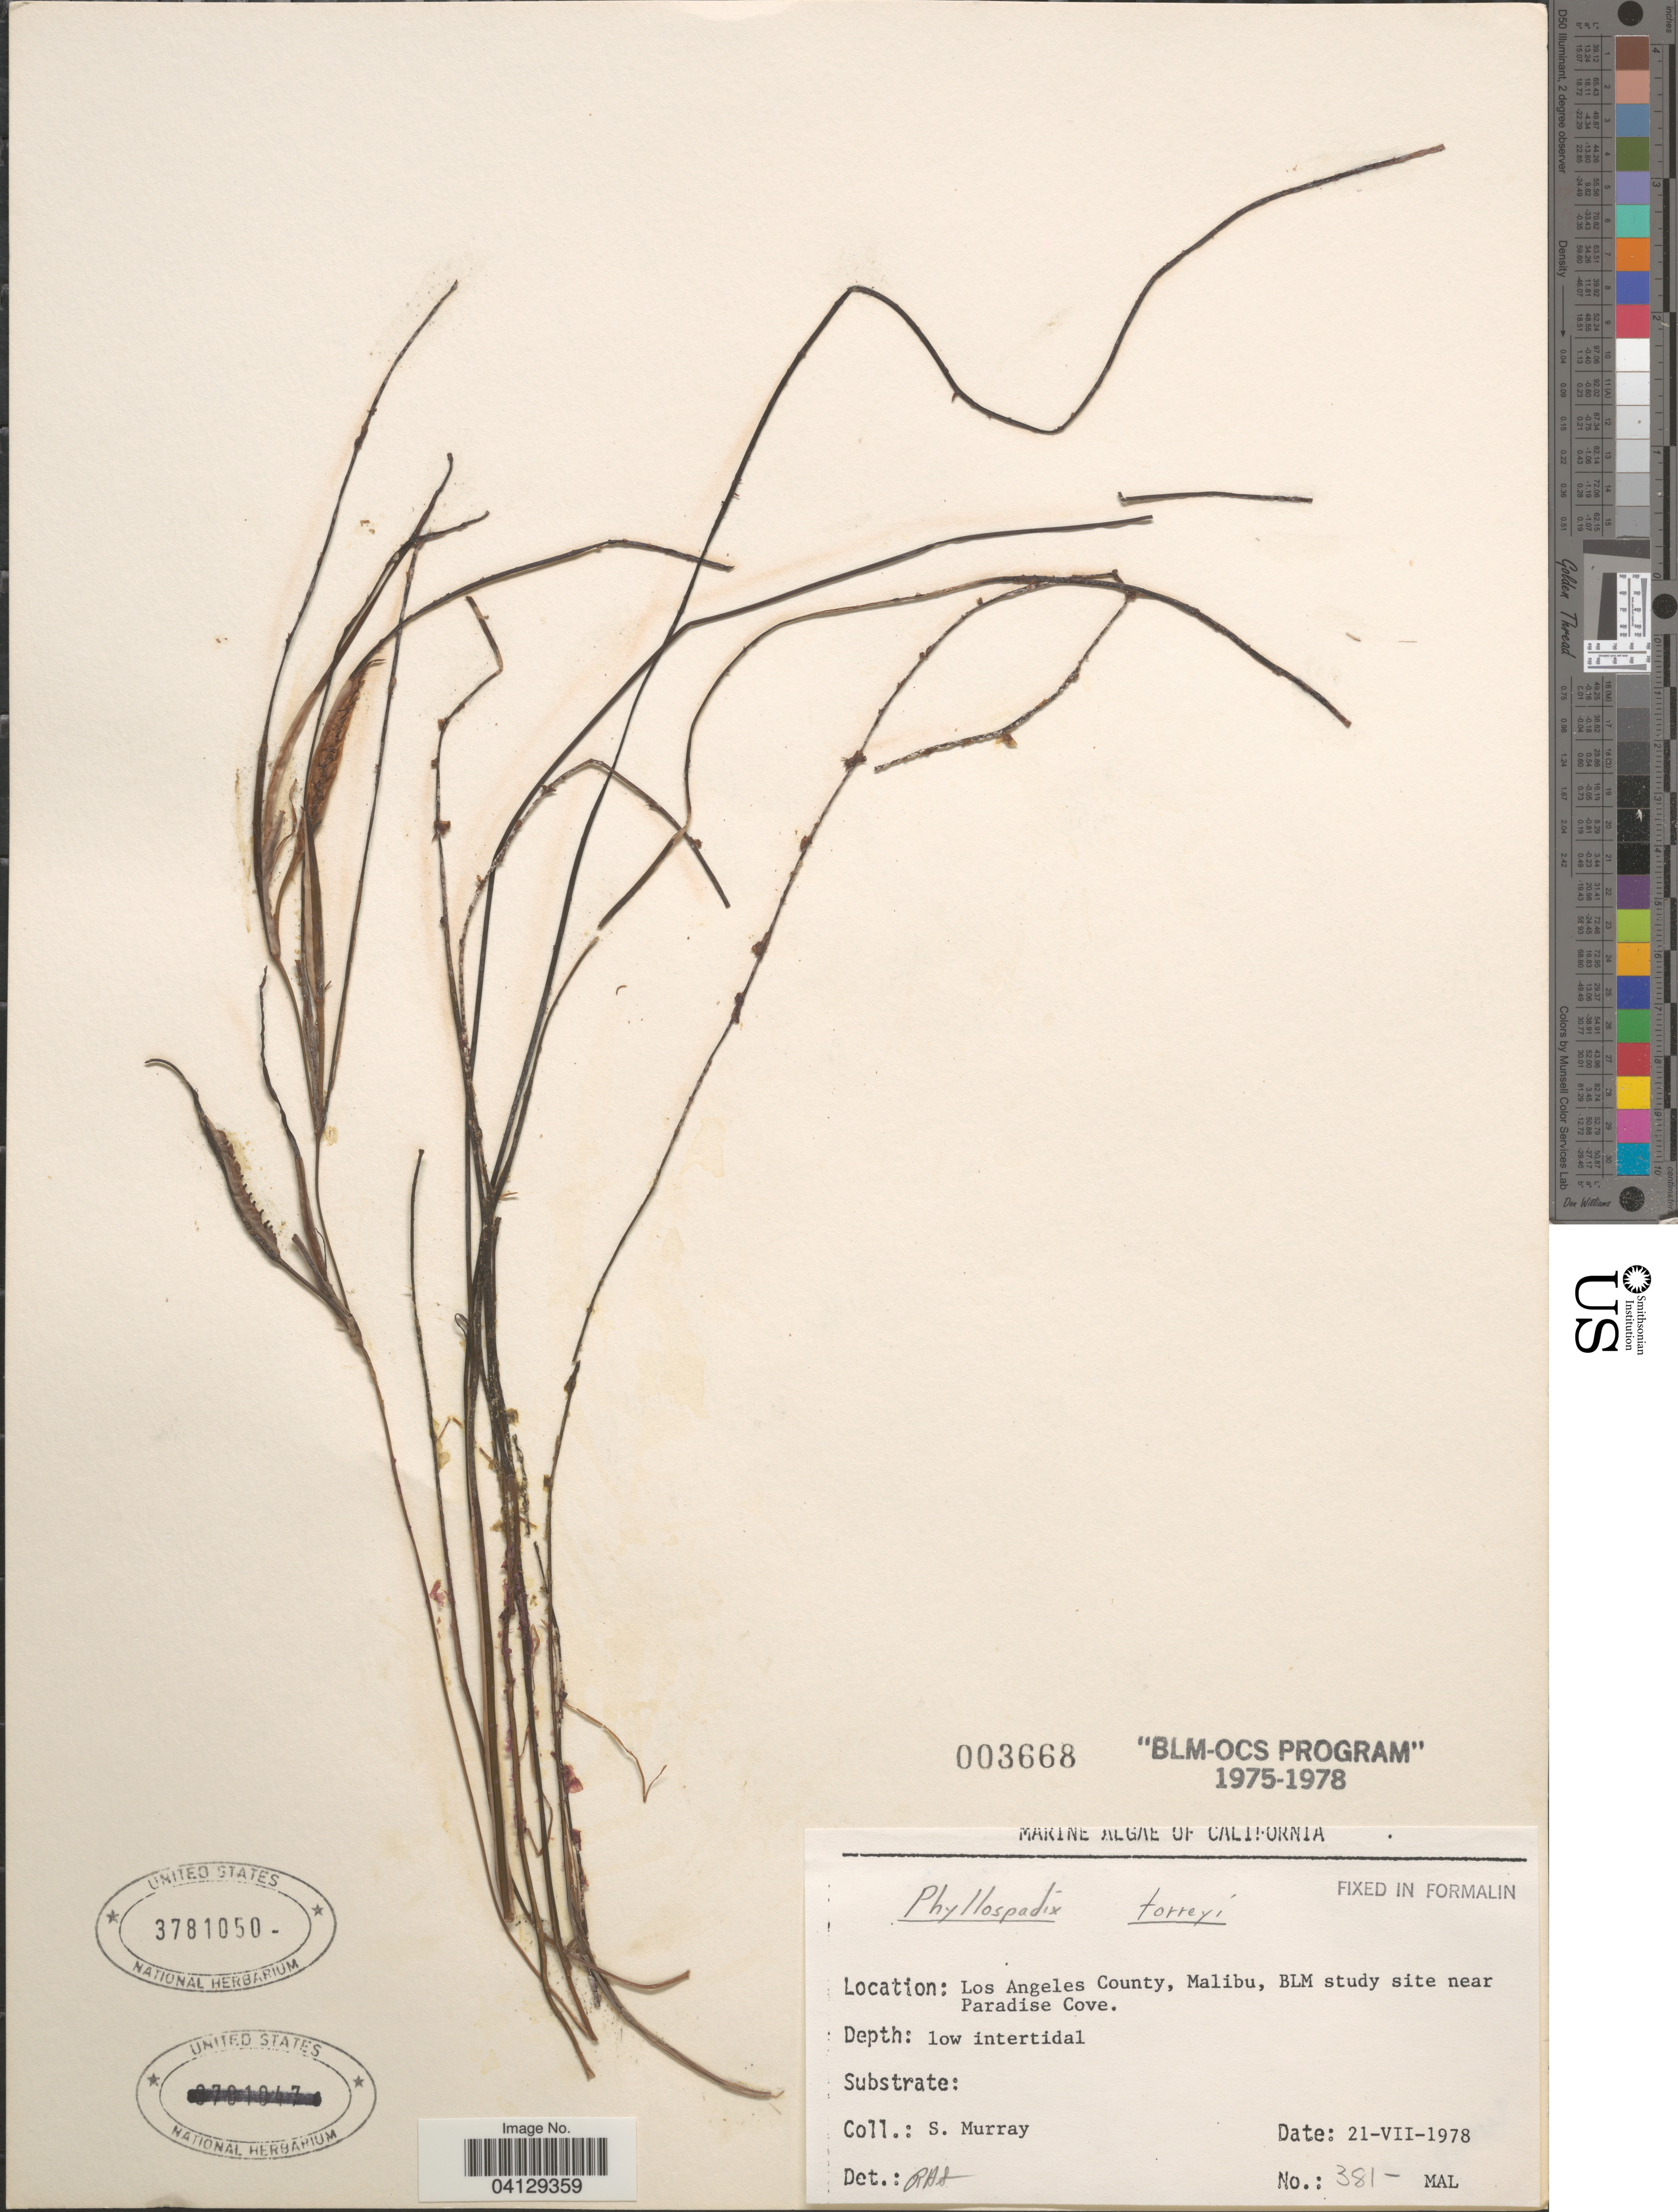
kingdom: Plantae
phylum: Tracheophyta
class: Liliopsida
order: Alismatales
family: Zosteraceae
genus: Phyllospadix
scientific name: Phyllospadix torreyi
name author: S. Watson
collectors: S. Murray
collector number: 381-MAL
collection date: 1978-07-21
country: United States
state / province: California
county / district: Los Angeles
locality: Los Angeles County, Malibu, BLM study site near Paradise Cove.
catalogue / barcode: US 3781050